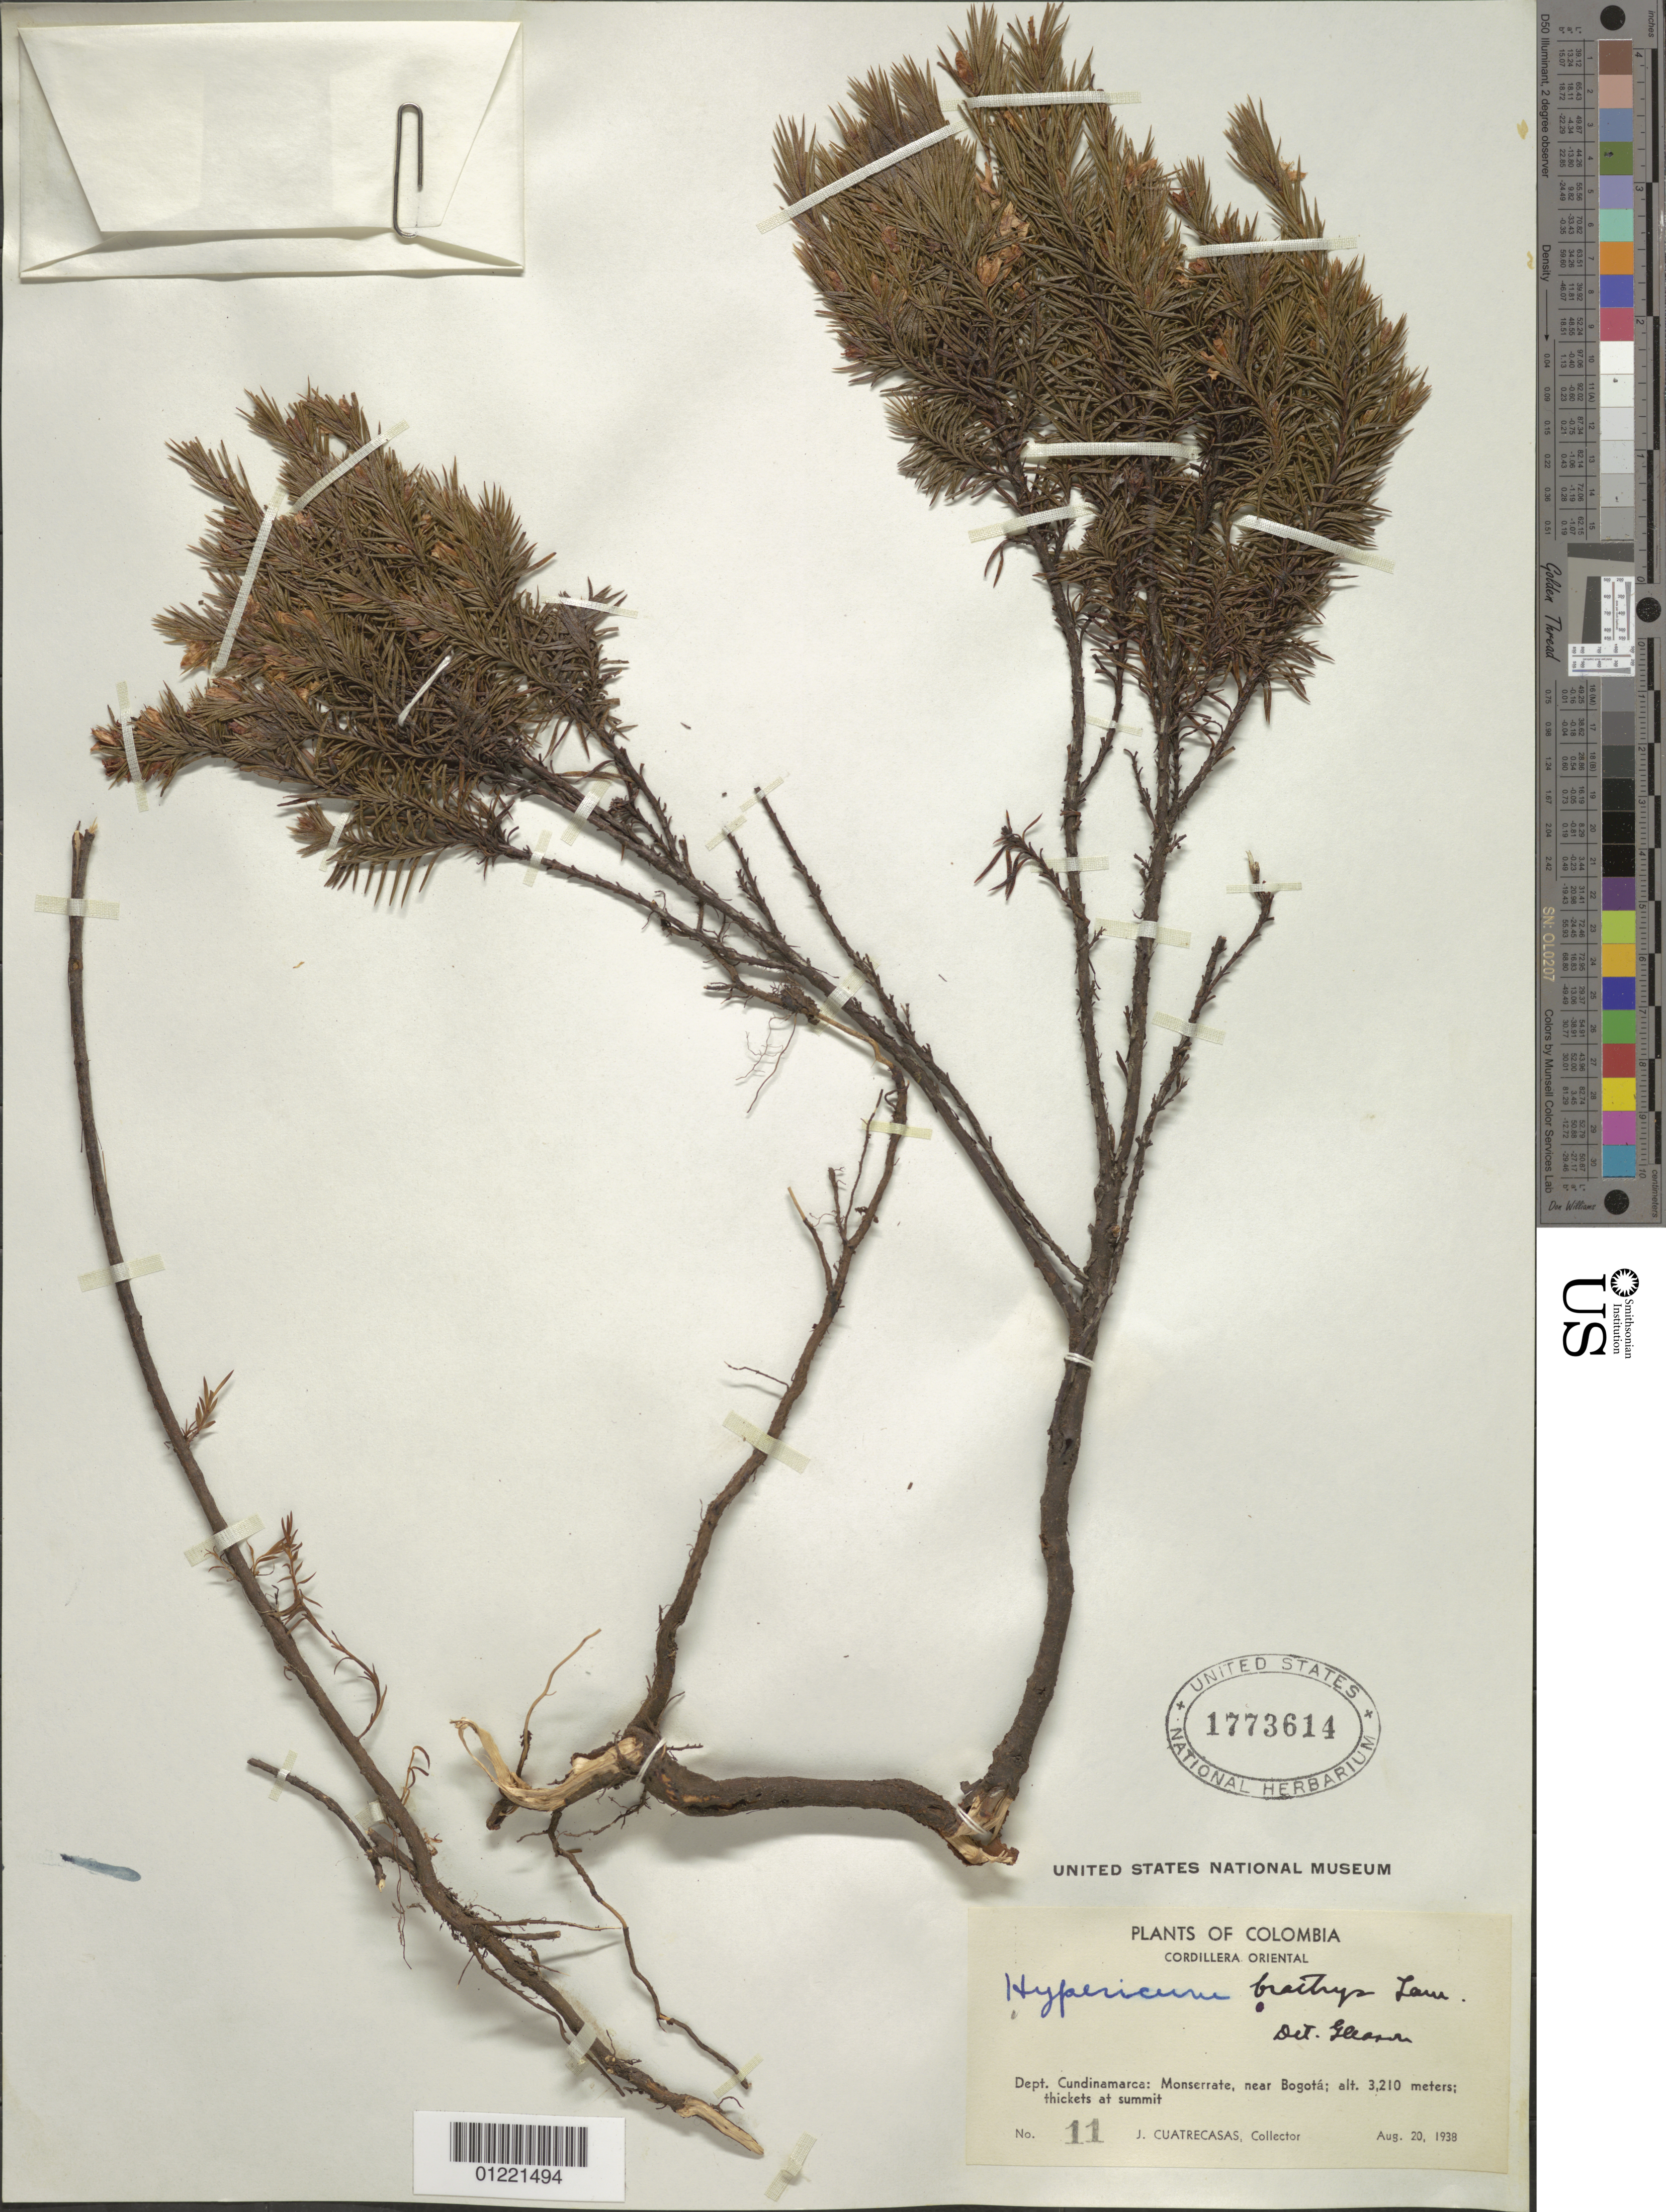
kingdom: Plantae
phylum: Tracheophyta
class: Magnoliopsida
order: Malpighiales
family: Hypericaceae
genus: Hypericum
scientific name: Hypericum juniperinum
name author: Kunth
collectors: J. Cuatrecasas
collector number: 11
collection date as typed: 20 Aug 1938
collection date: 1938-08-20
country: Colombia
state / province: Cundinamarca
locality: Cordillera Oriental, Monserrate, near Bogota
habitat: thickets at summit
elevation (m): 3210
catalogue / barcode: US 1773614